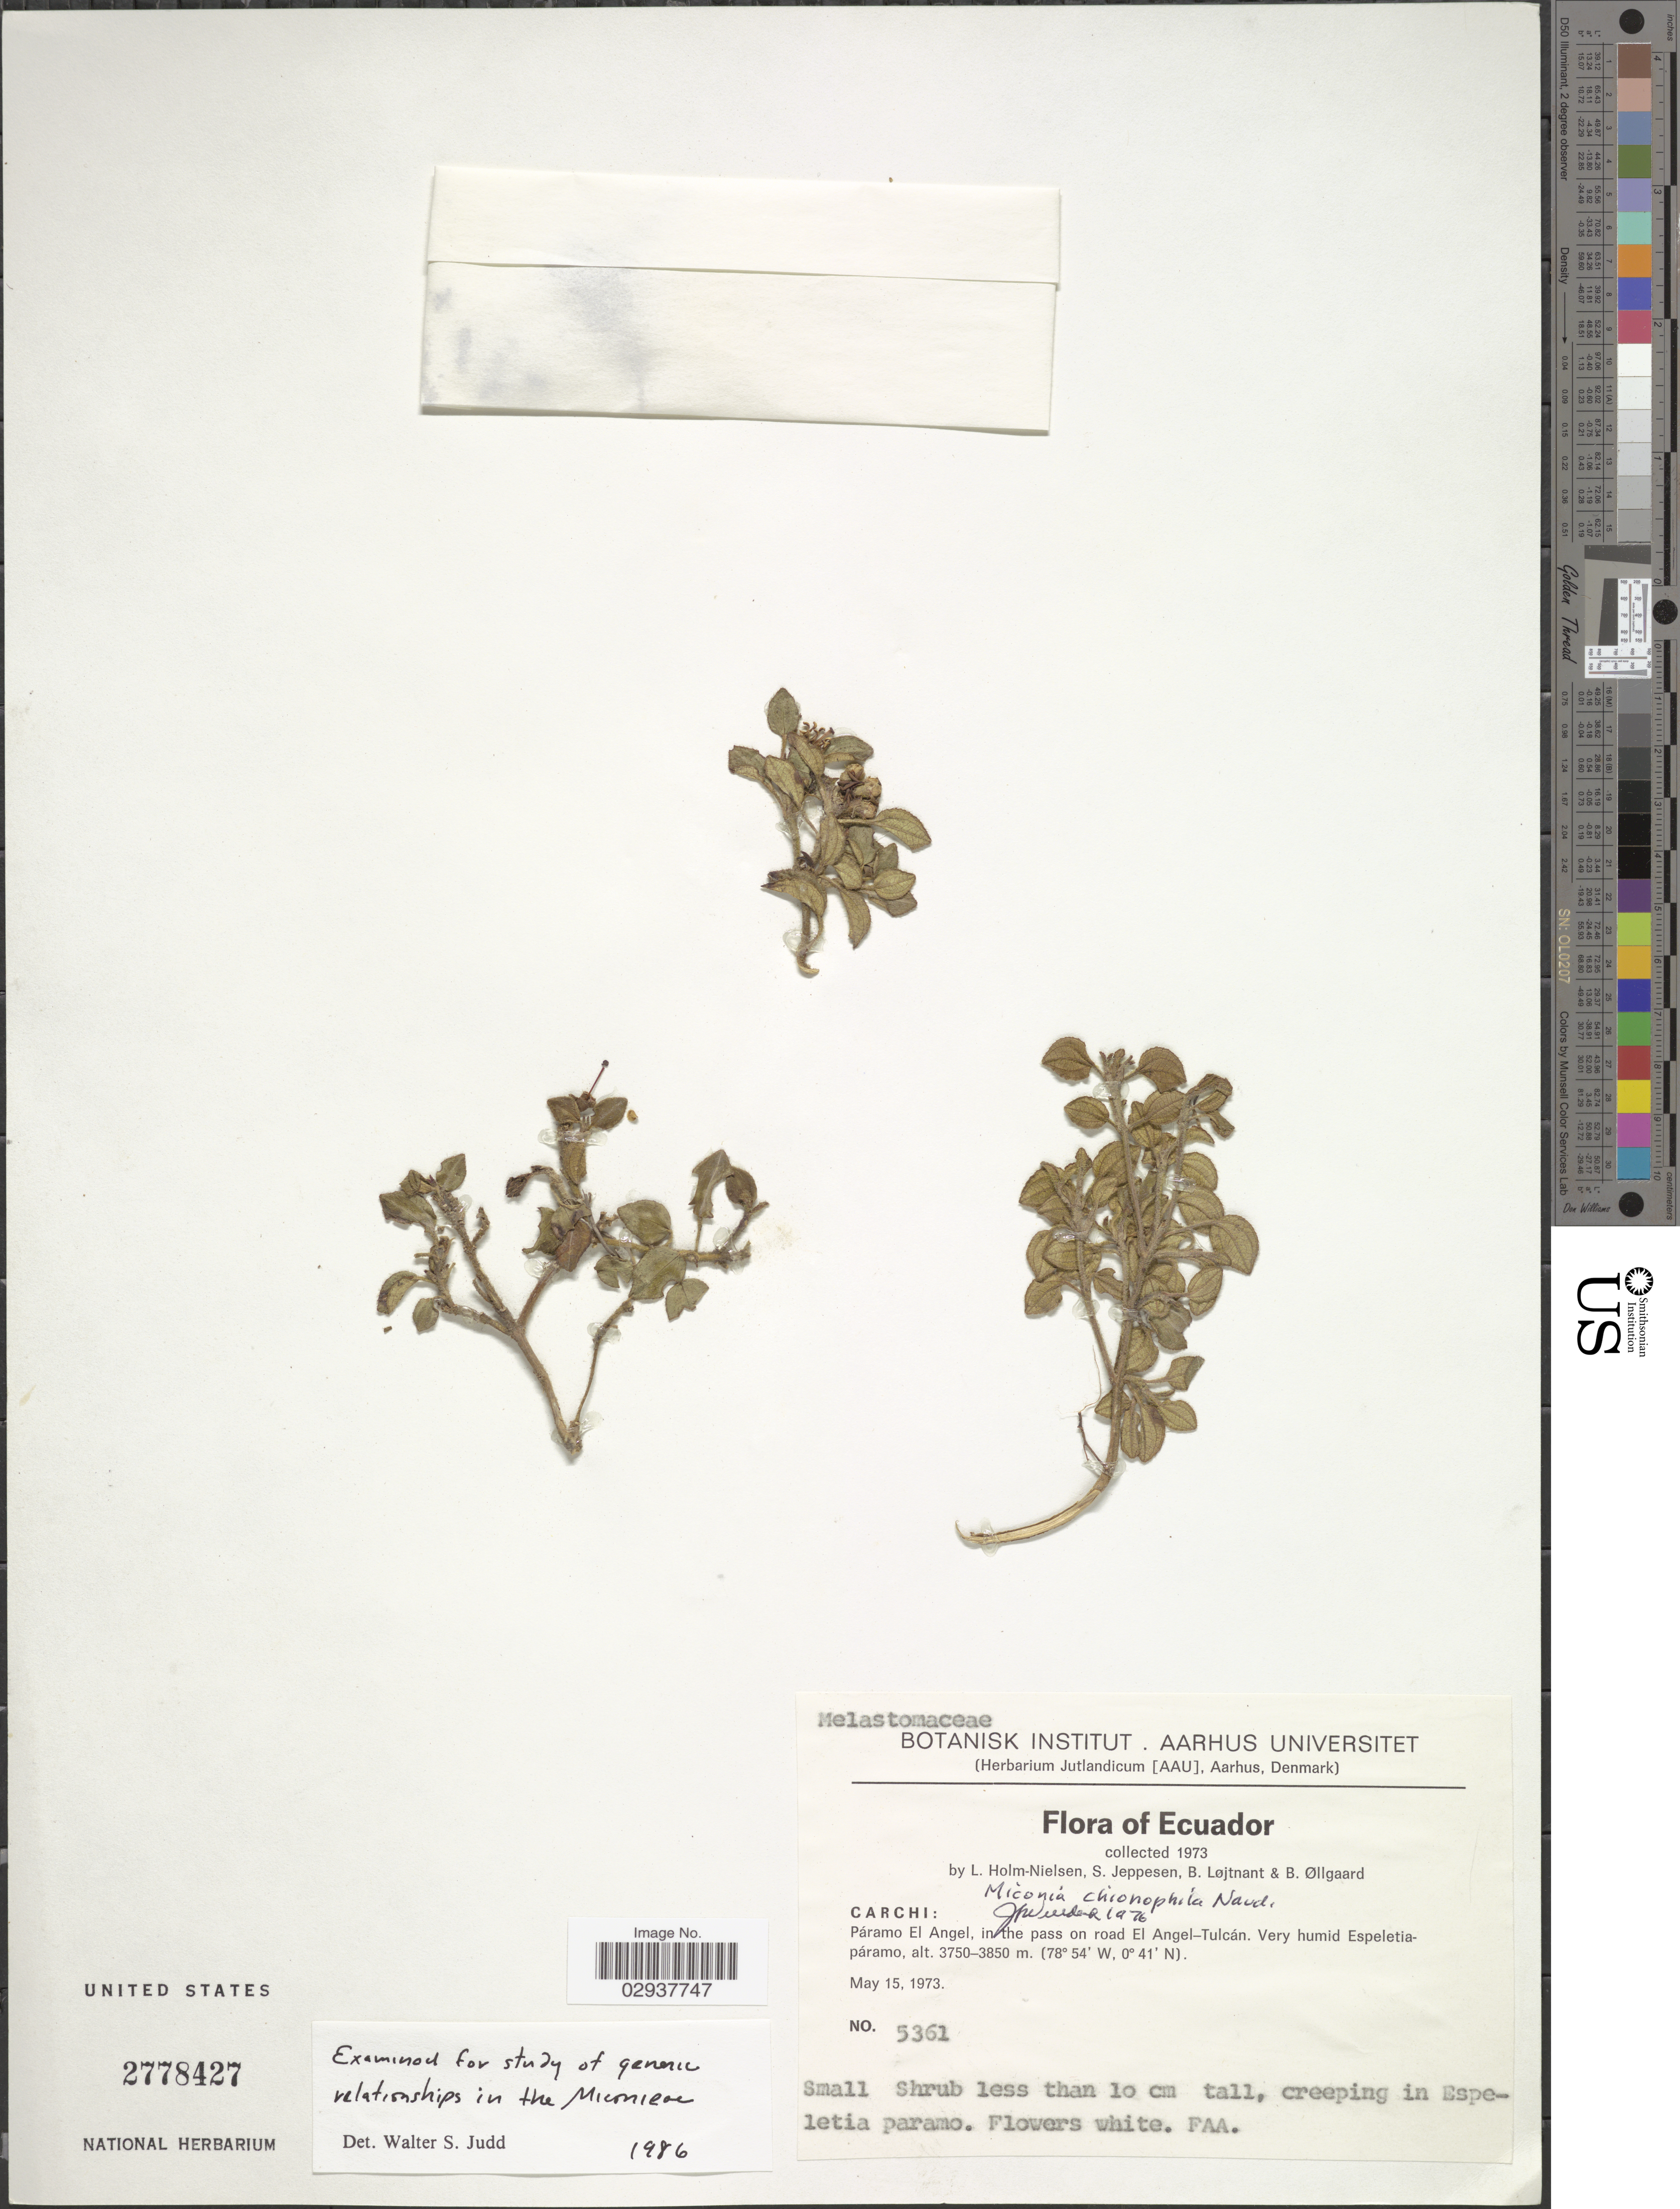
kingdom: Plantae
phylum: Tracheophyta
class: Magnoliopsida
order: Myrtales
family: Melastomataceae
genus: Miconia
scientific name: Miconia chionophila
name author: Naudin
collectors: L. Holm-Nielsen, S. Jeppesen, B. Löjtnant & B. Øllgaard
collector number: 5361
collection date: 1973-05-15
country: Ecuador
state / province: Carchi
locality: Páramo El Angel, in the pass on road El Angel-Tulcán. Very humid Espeletia-páramo.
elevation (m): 3750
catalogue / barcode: US 2778427